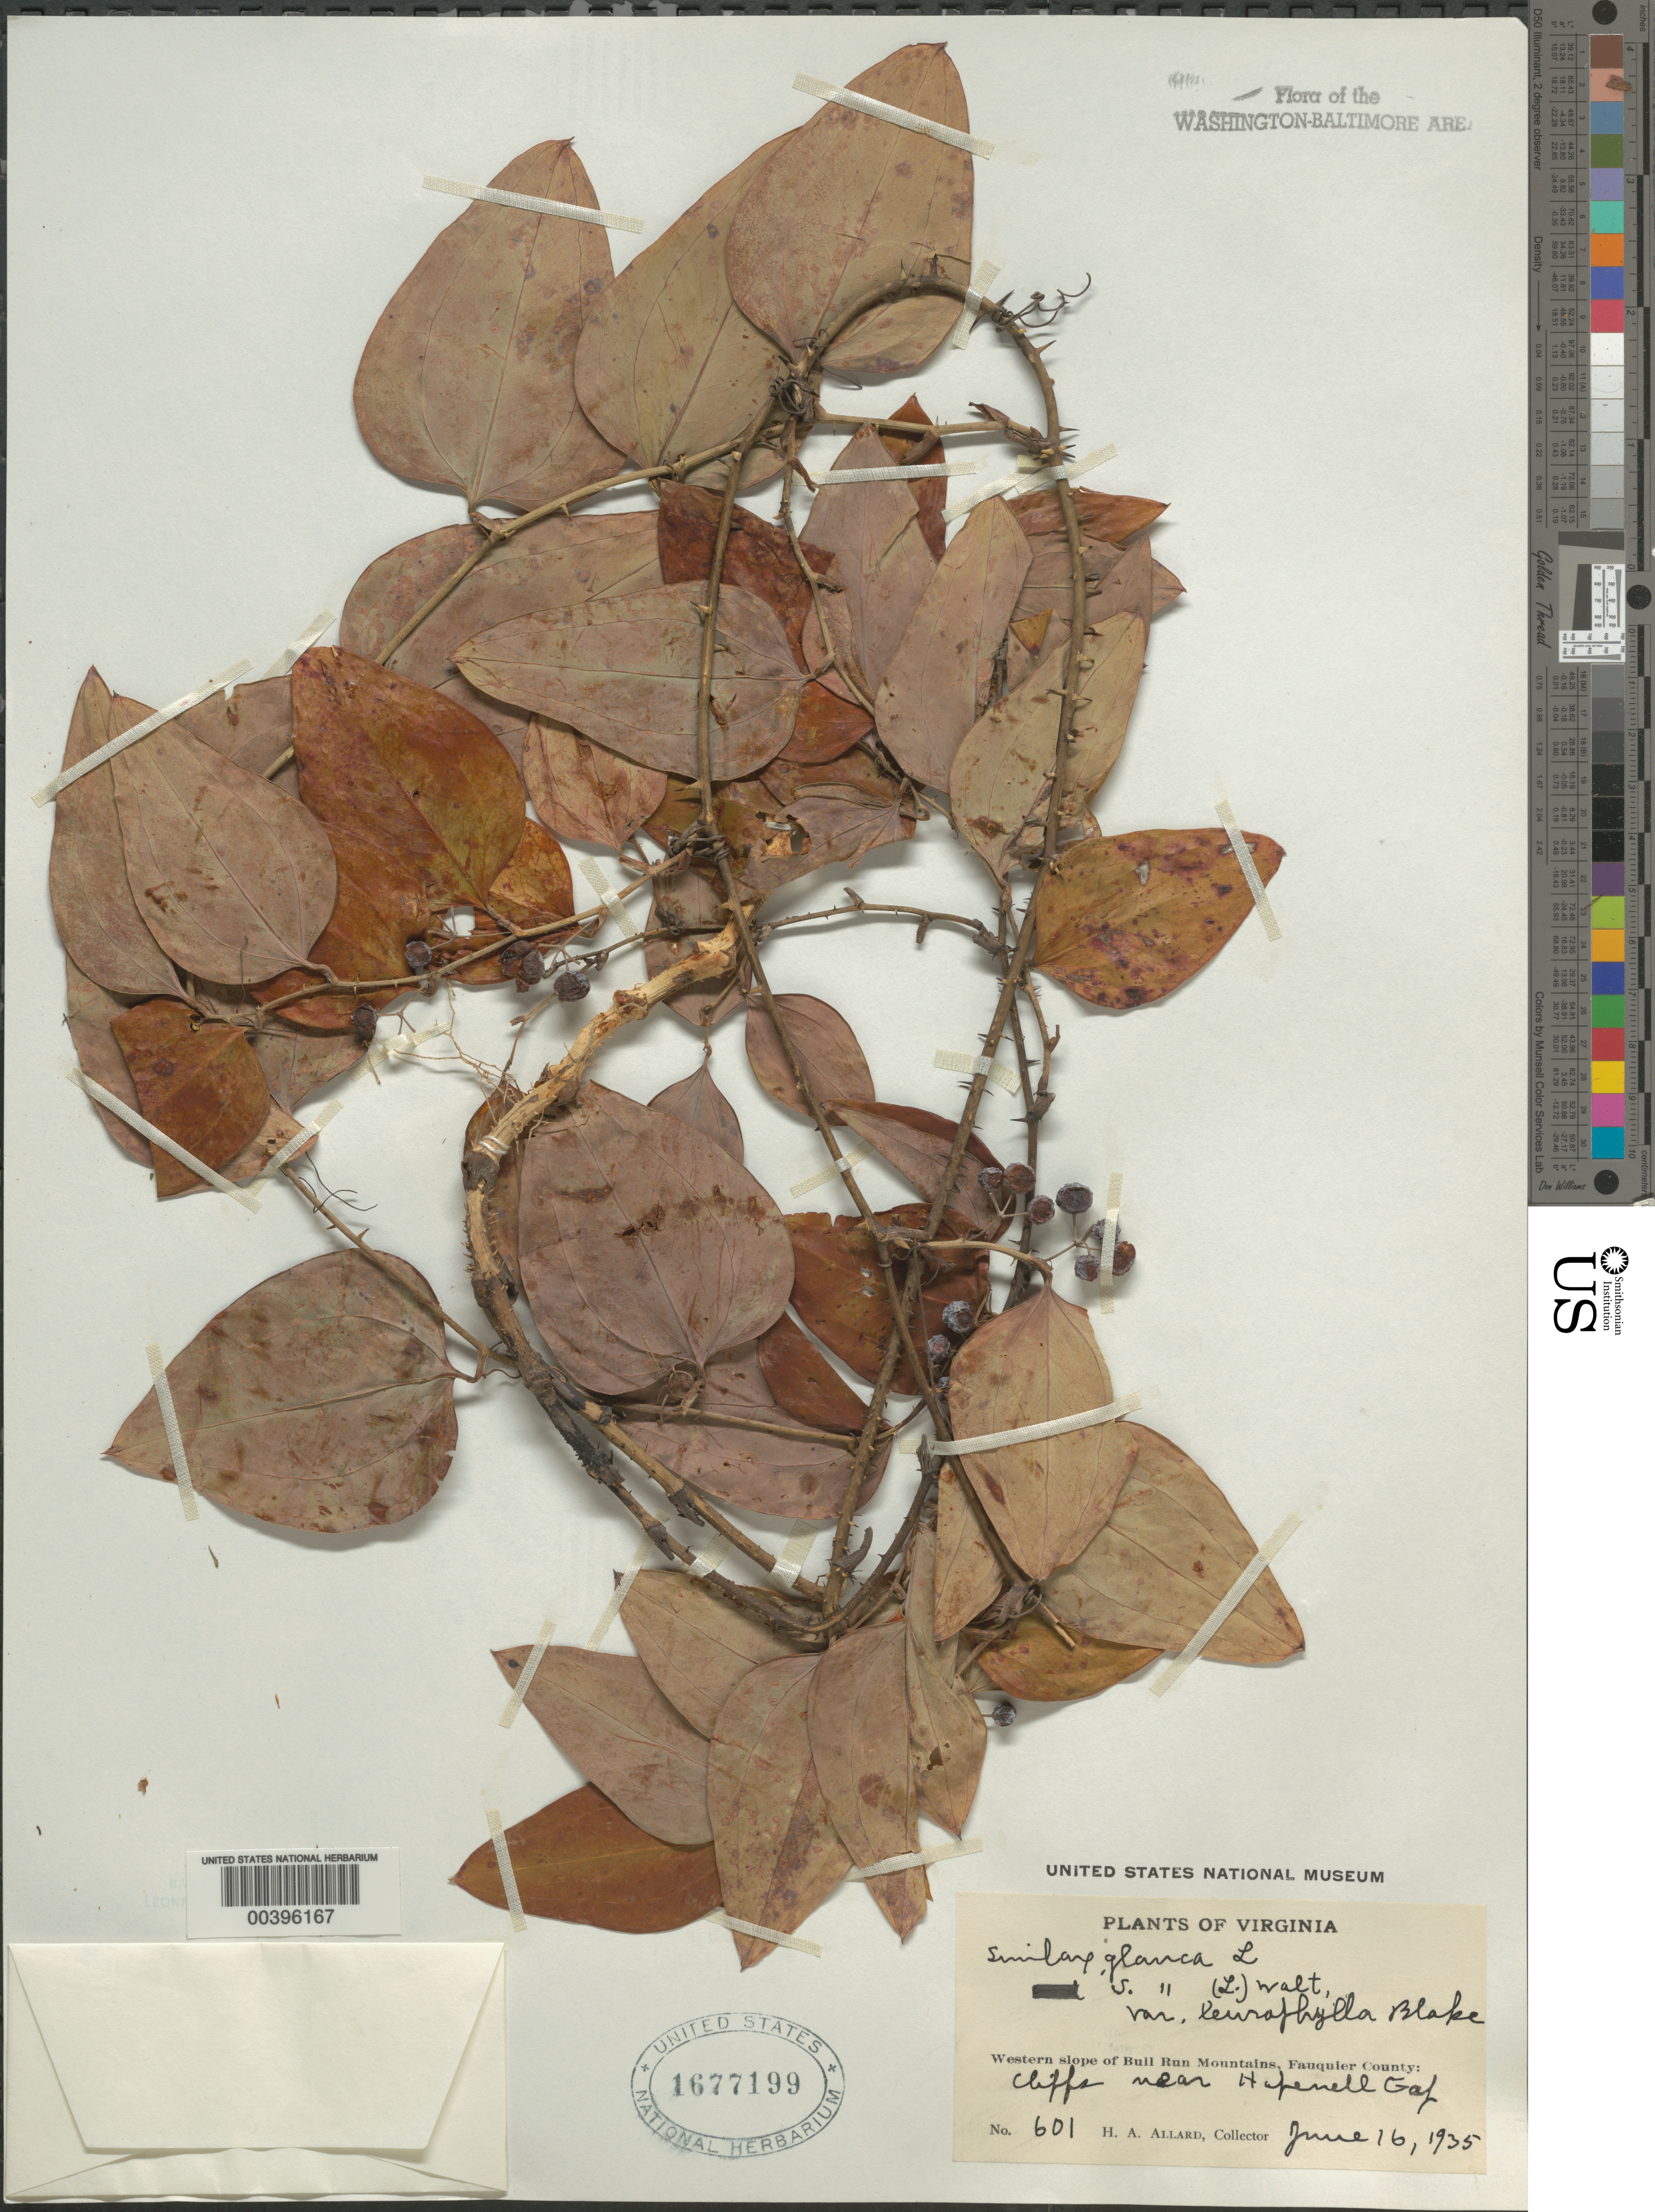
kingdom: Plantae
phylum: Tracheophyta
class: Liliopsida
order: Liliales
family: Smilacaceae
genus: Smilax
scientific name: Smilax glauca var. leurophylla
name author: S.F. Blake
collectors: H. A. Allard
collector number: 601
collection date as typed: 16 Jun 1935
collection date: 1935-06-16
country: United States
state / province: Virginia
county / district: Fauquier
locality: Hopewell Gap vicinity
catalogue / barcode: US 1677199